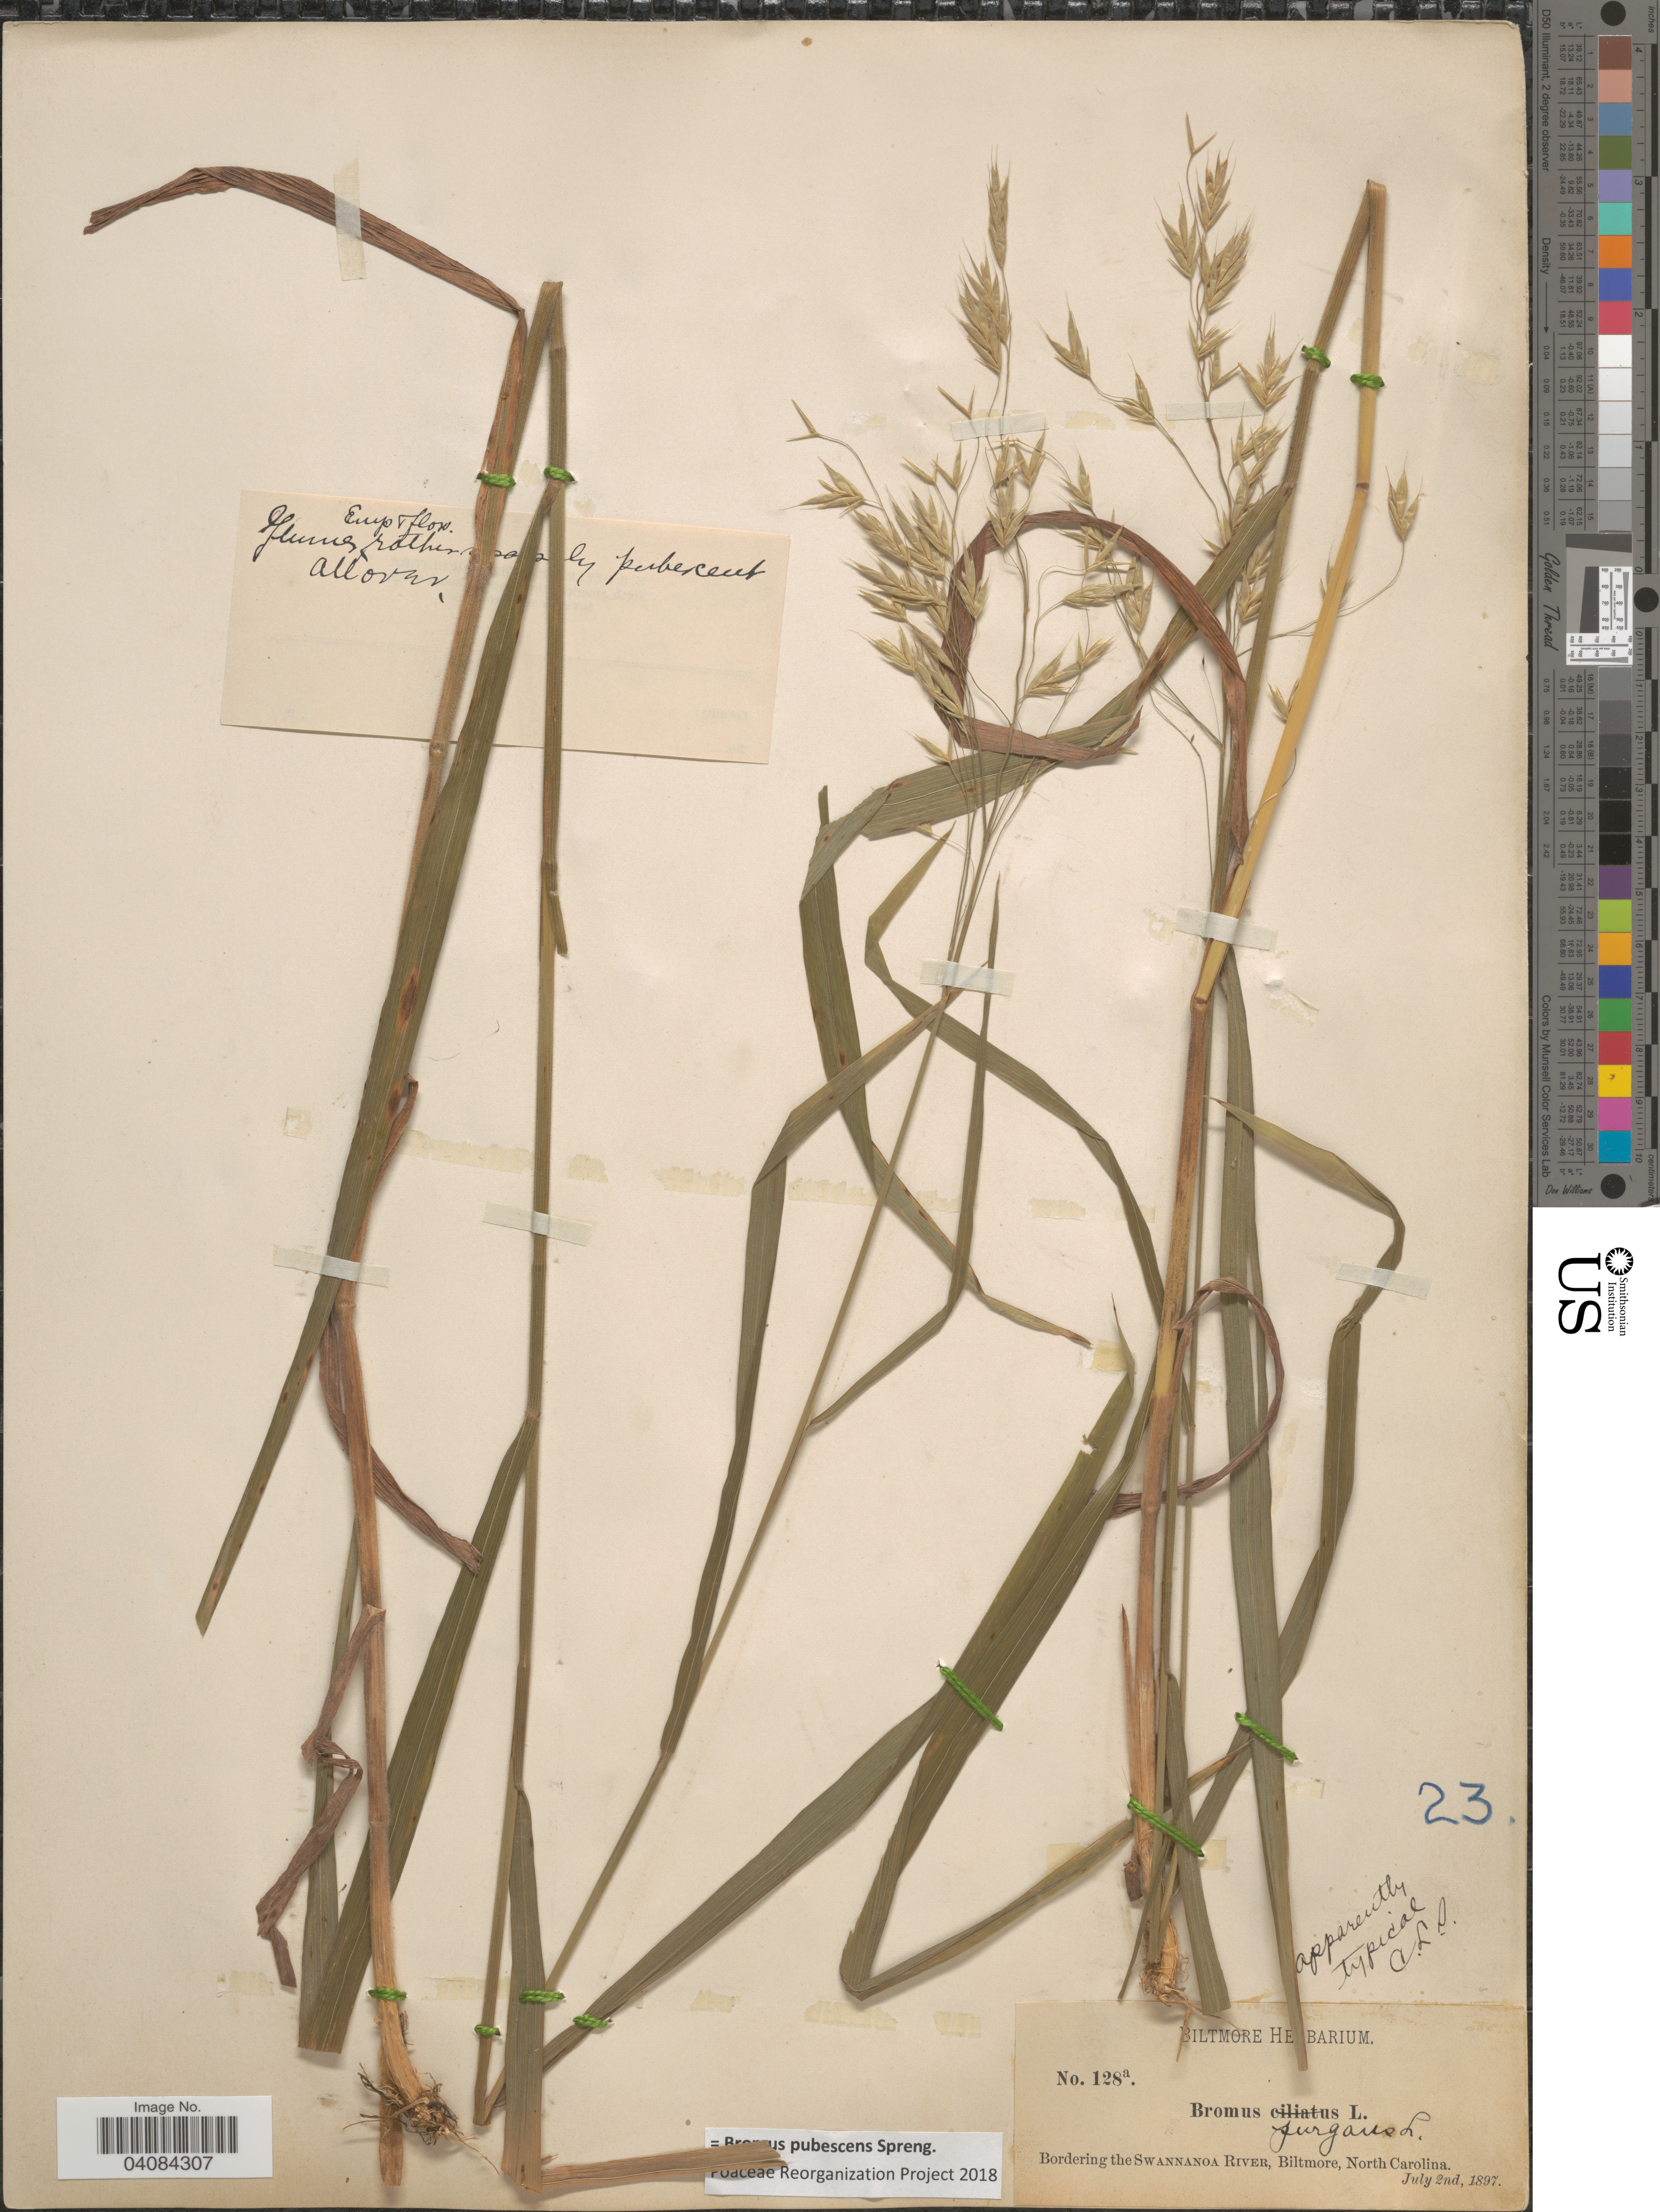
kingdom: Plantae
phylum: Tracheophyta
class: Liliopsida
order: Poales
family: Poaceae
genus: Bromus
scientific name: Bromus pubescens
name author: Muhl. ex Willd.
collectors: ex herb. Biltmore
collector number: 128a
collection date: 1897-07-02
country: United States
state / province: North Carolina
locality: Bordering the Swannanoa River, Biltmore.